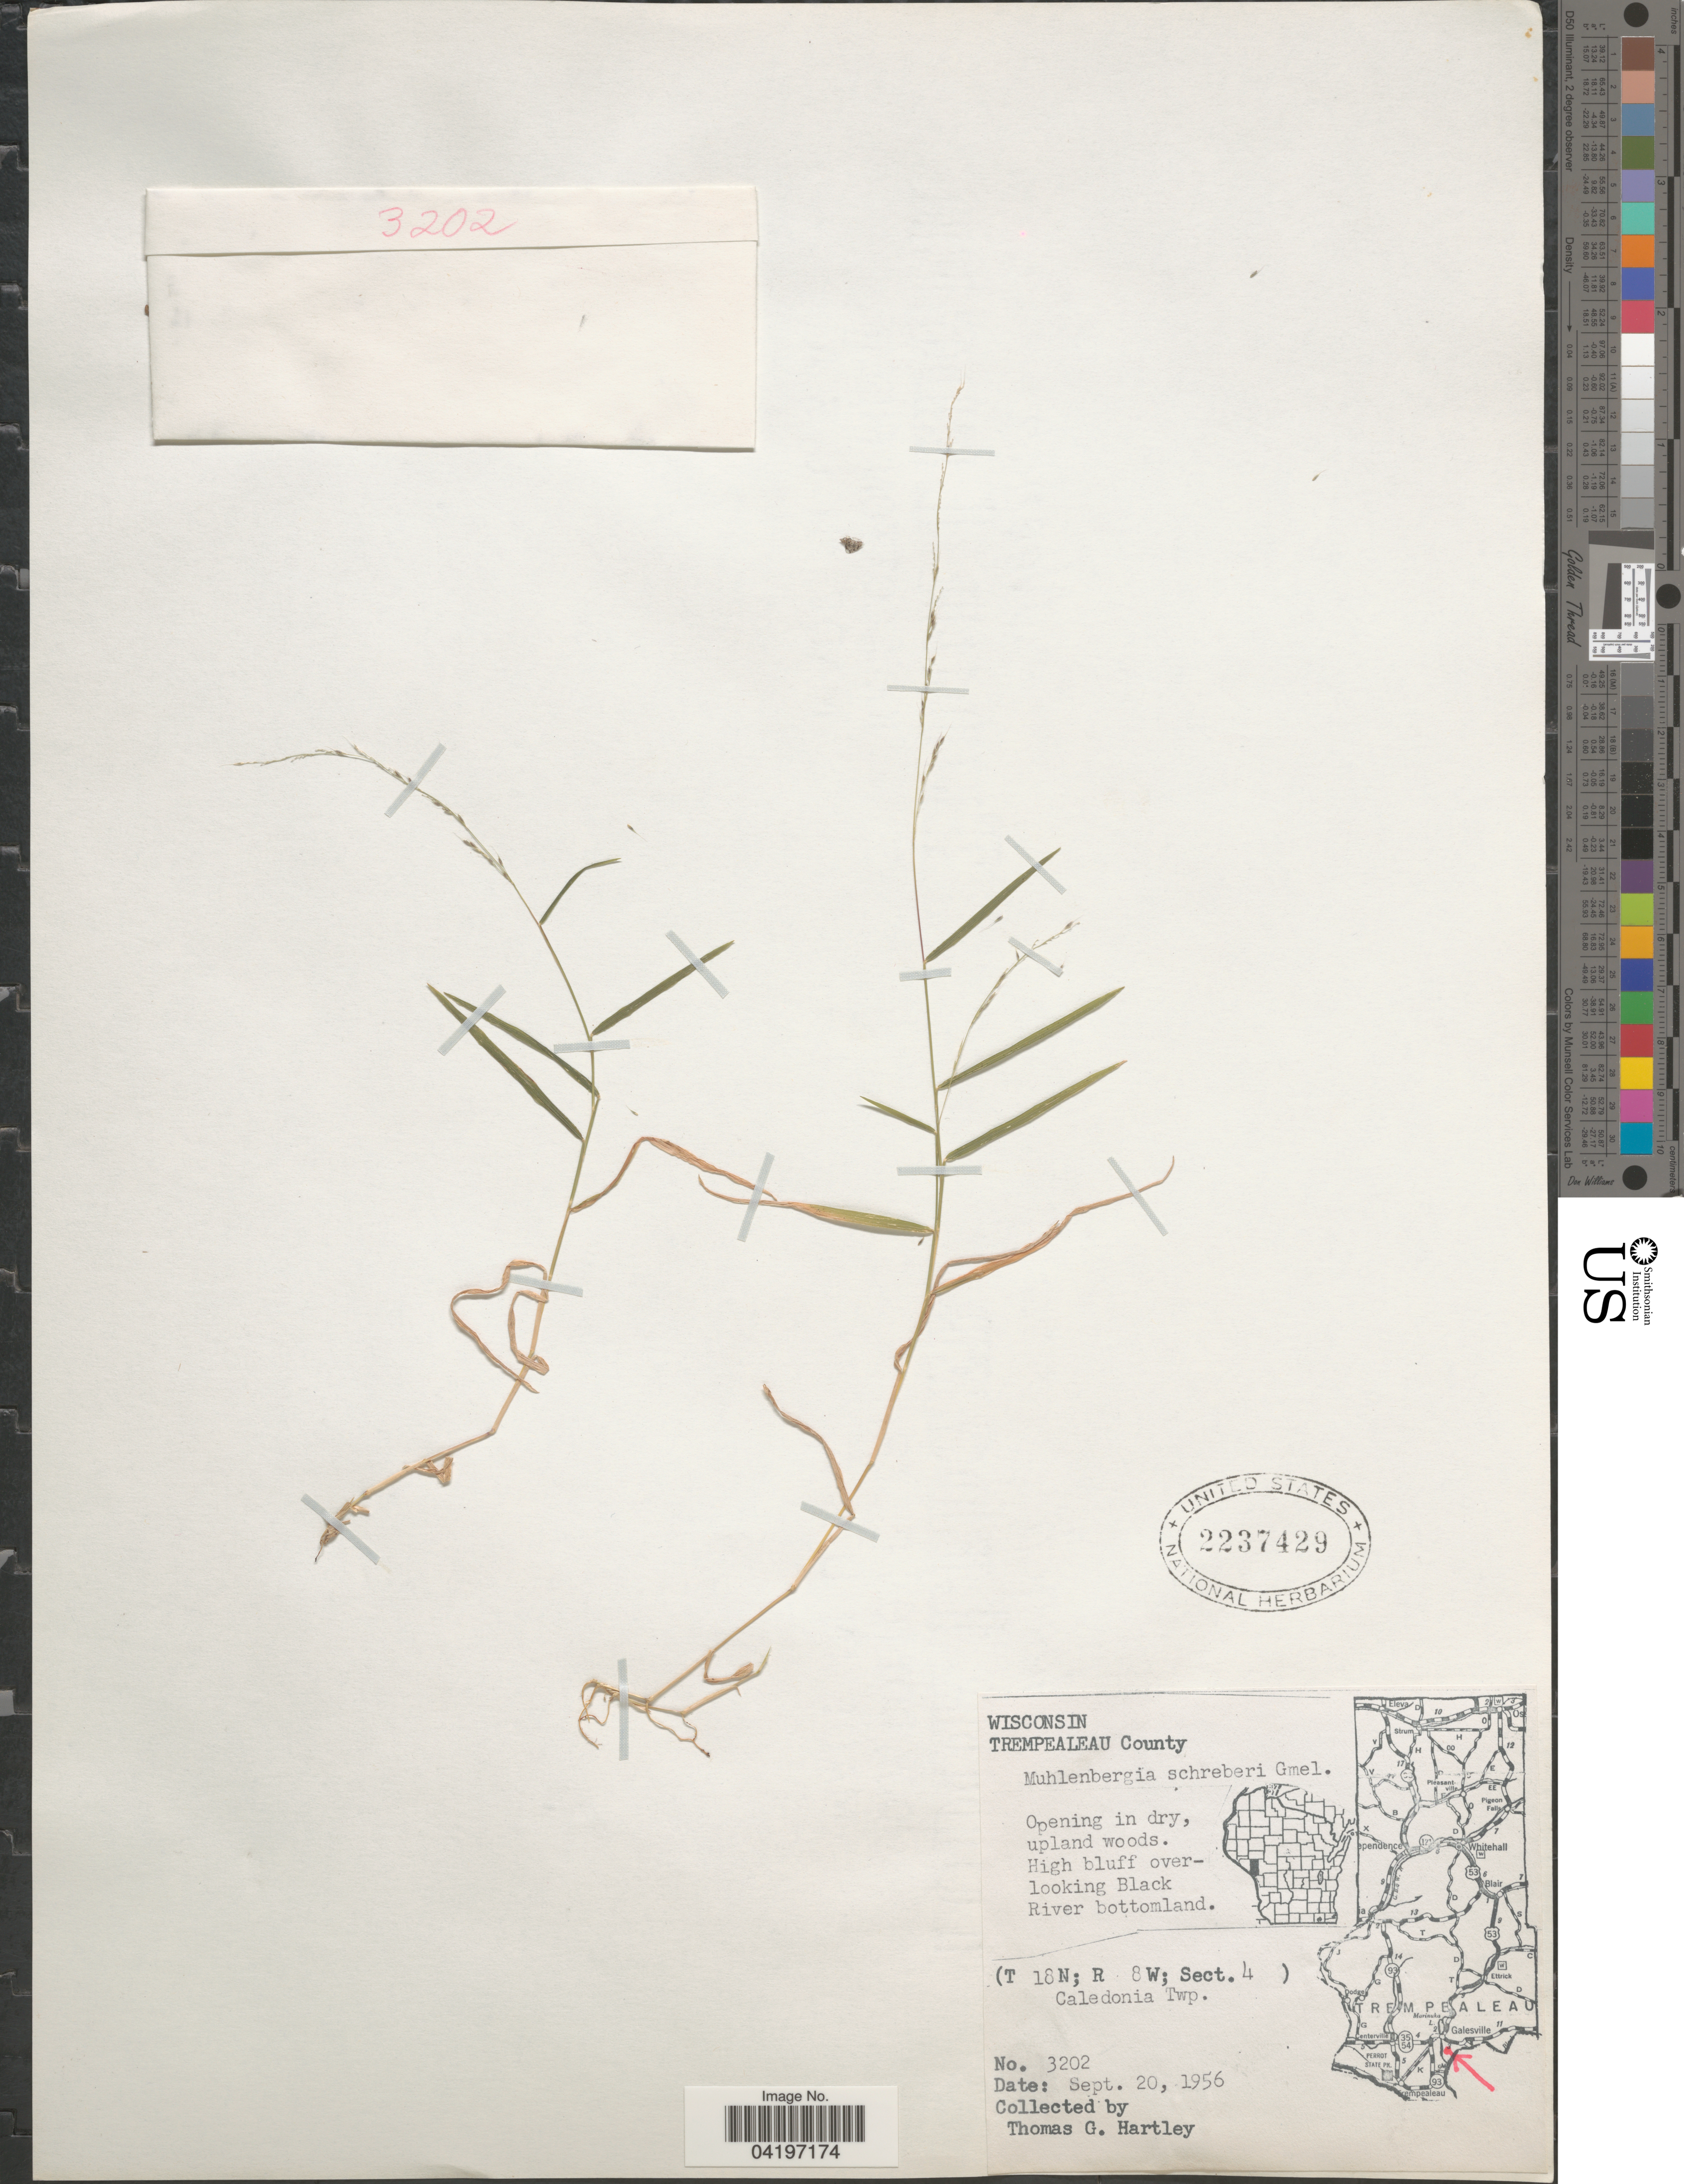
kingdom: Plantae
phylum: Tracheophyta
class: Liliopsida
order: Poales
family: Poaceae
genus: Muhlenbergia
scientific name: Muhlenbergia schreberi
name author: J.F. Gmel.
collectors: T. G. Hartley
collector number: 3202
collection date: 1956-09-20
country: United States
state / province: Wisconsin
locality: Trempealeau County. Opening in dry, upland woods. High bluff overlooking Back River bottomland. (T 18 N; R 8 W; Sect. 4) Galedonia Twp.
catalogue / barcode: US 2237429